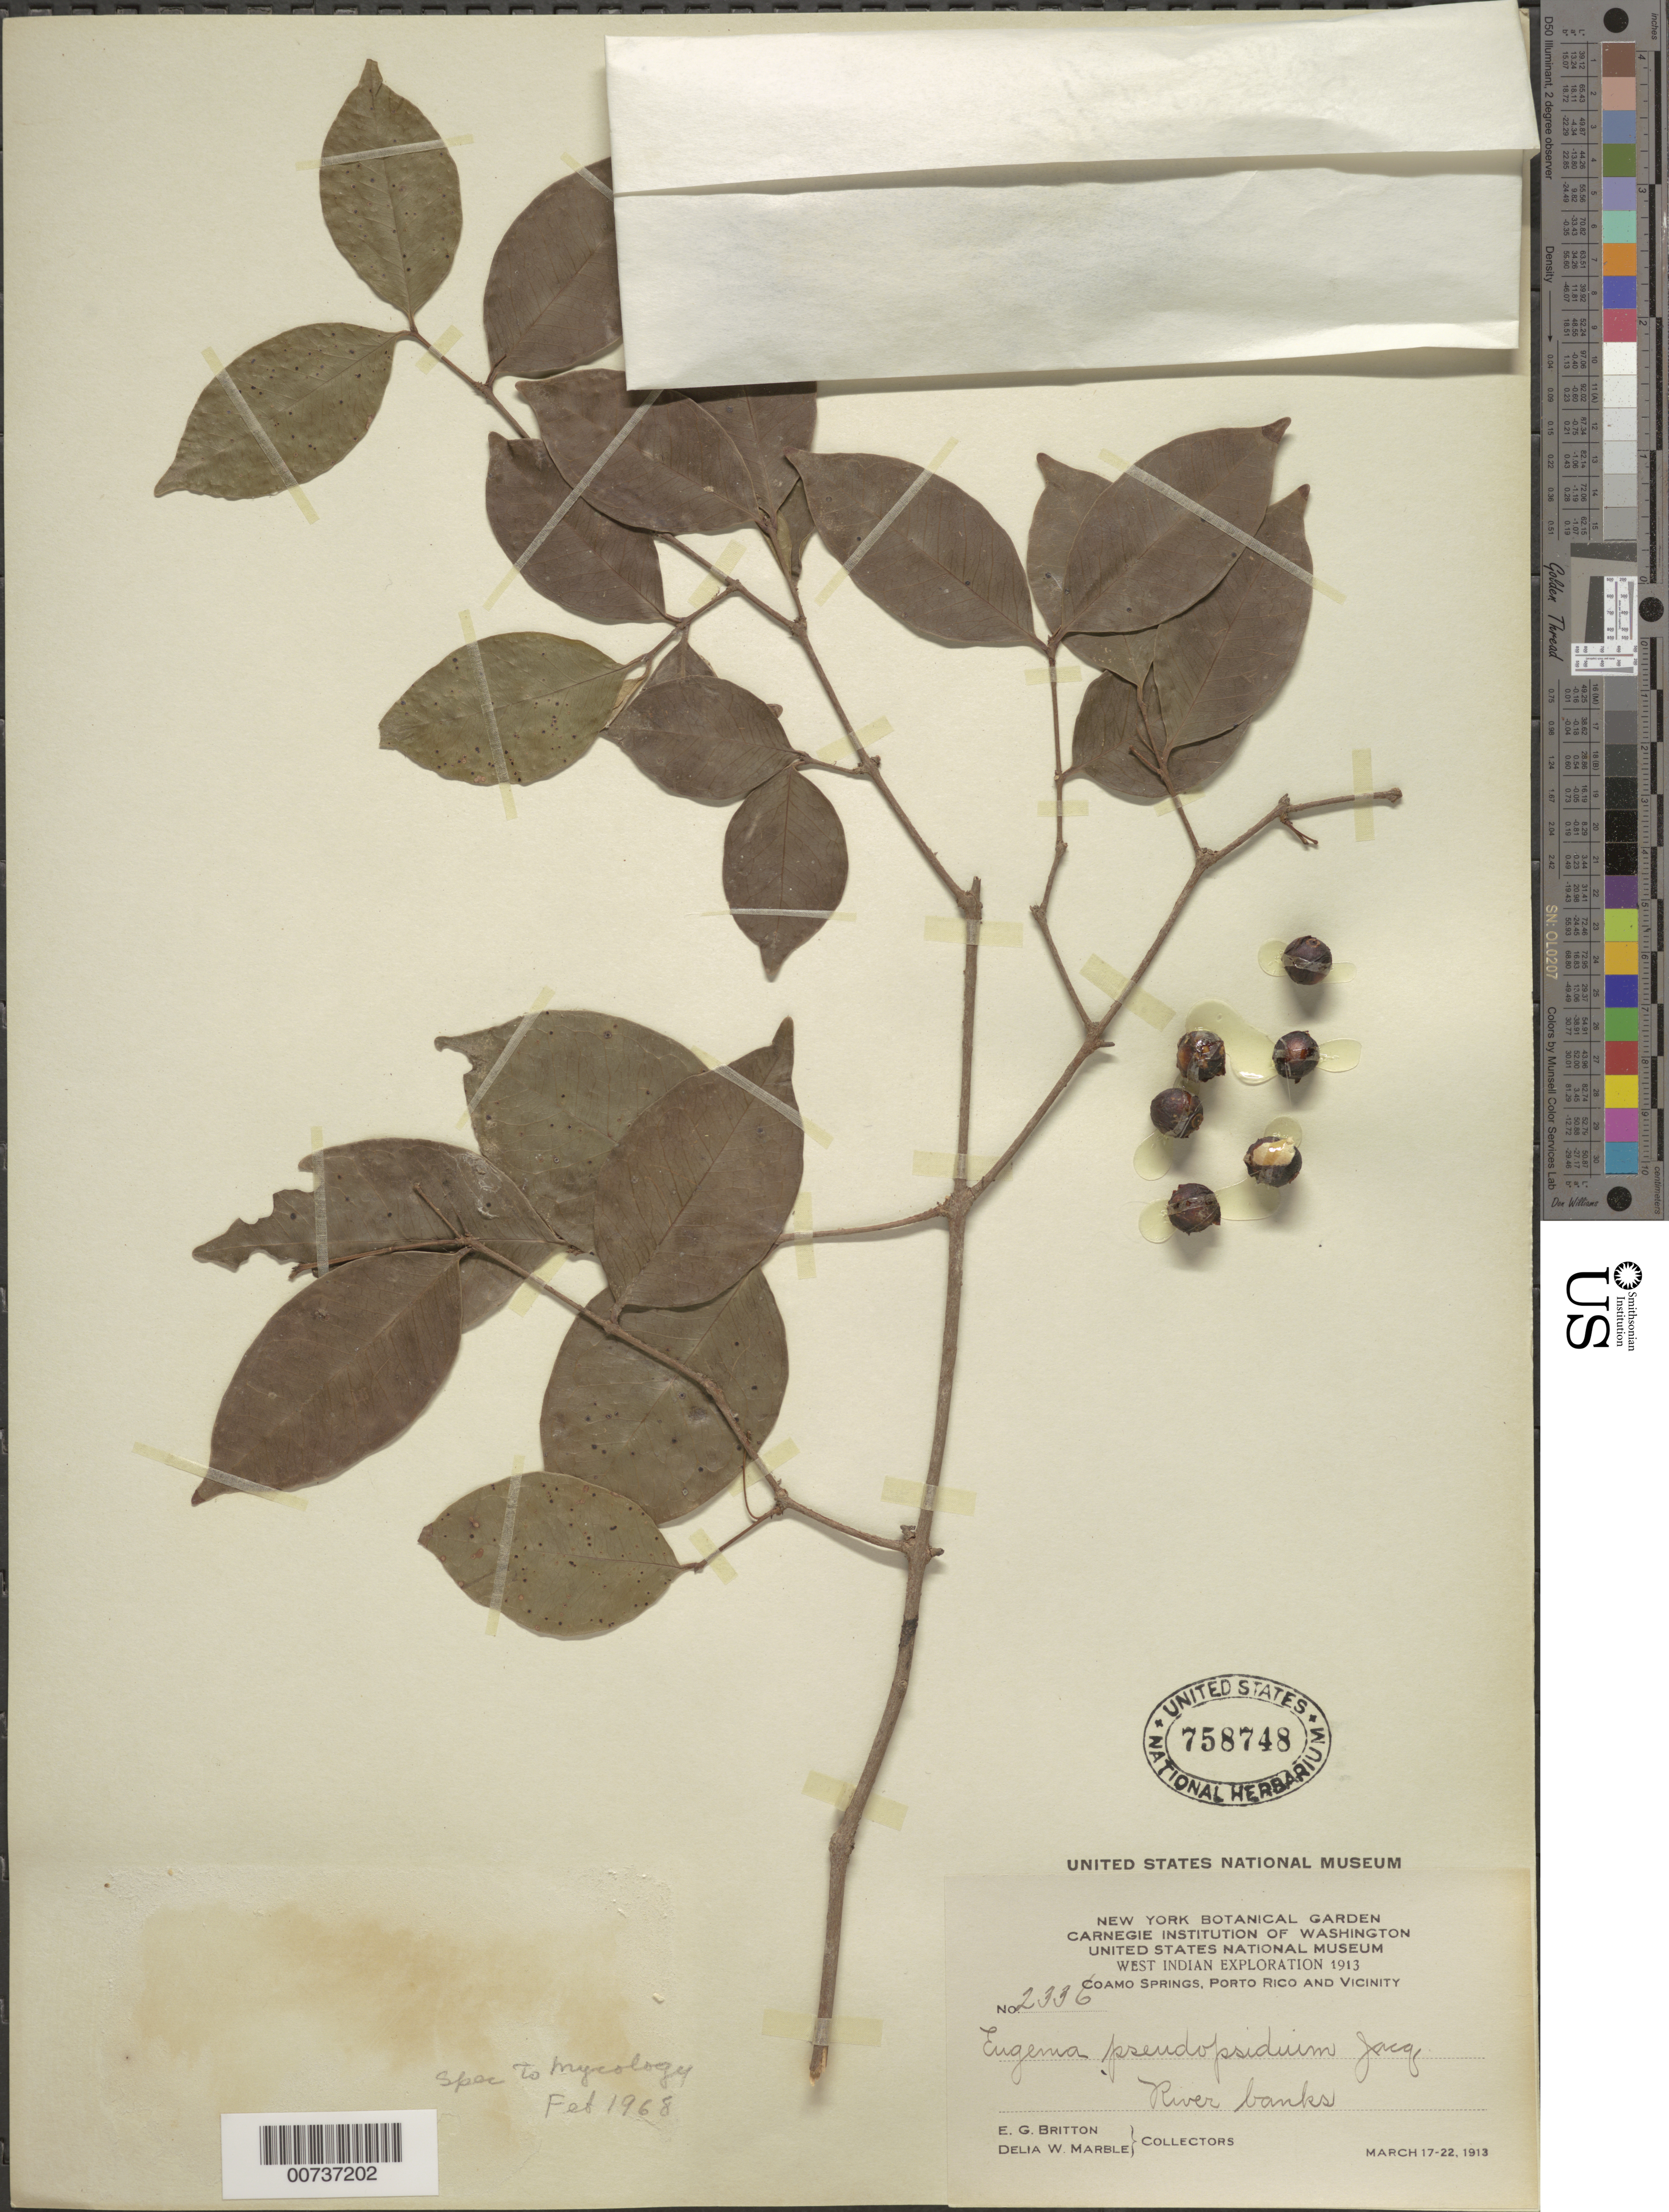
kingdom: Plantae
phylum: Tracheophyta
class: Magnoliopsida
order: Malpighiales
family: Passifloraceae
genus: Passiflora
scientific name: Passiflora vespertilio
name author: L.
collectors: E. G. Britton & D. W. Marble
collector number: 2336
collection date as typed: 17 Mar 1913 to 22 Mar 1913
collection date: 1913-03-17/1913-03-22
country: Puerto Rico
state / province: Coamo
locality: Coamo Springs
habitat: River banks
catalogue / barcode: US 758748